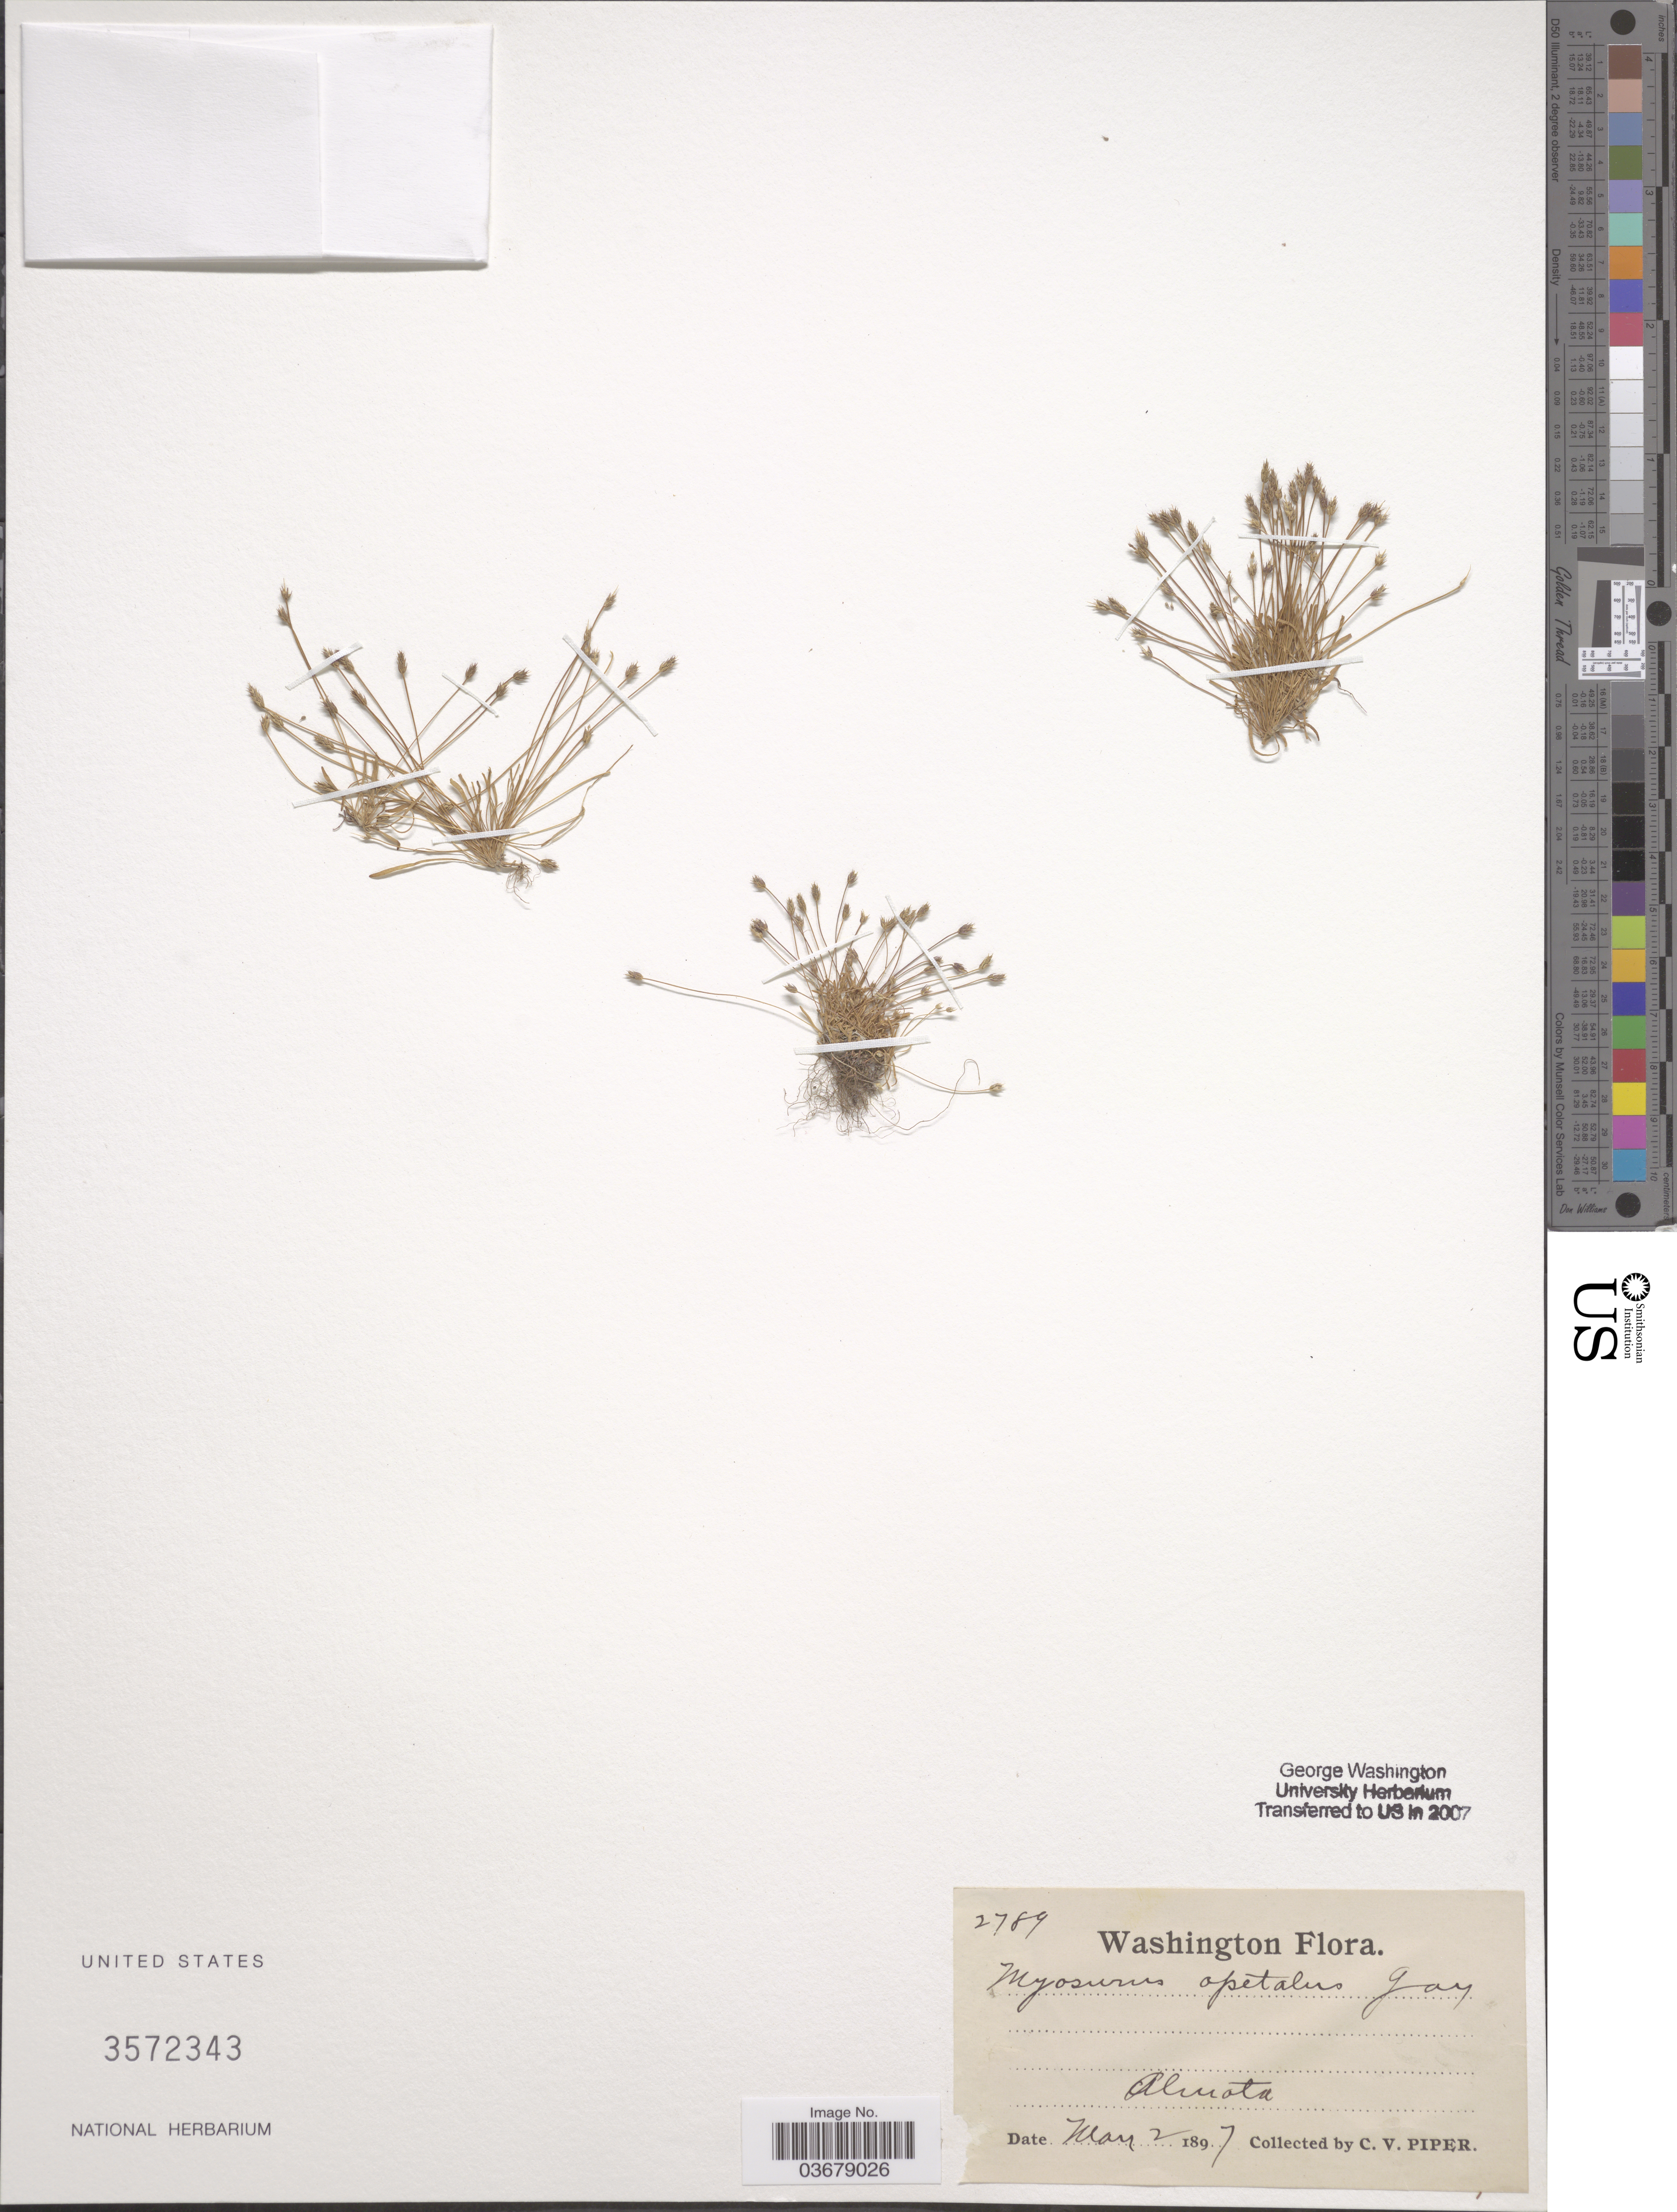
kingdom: Plantae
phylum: Tracheophyta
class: Magnoliopsida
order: Ranunculales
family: Ranunculaceae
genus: Myosurus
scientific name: Myosurus aristatus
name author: Benth.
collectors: C. V. Piper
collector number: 2789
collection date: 1897-05-02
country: United States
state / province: Washington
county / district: Whitman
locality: Almota.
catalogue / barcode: US 3572343